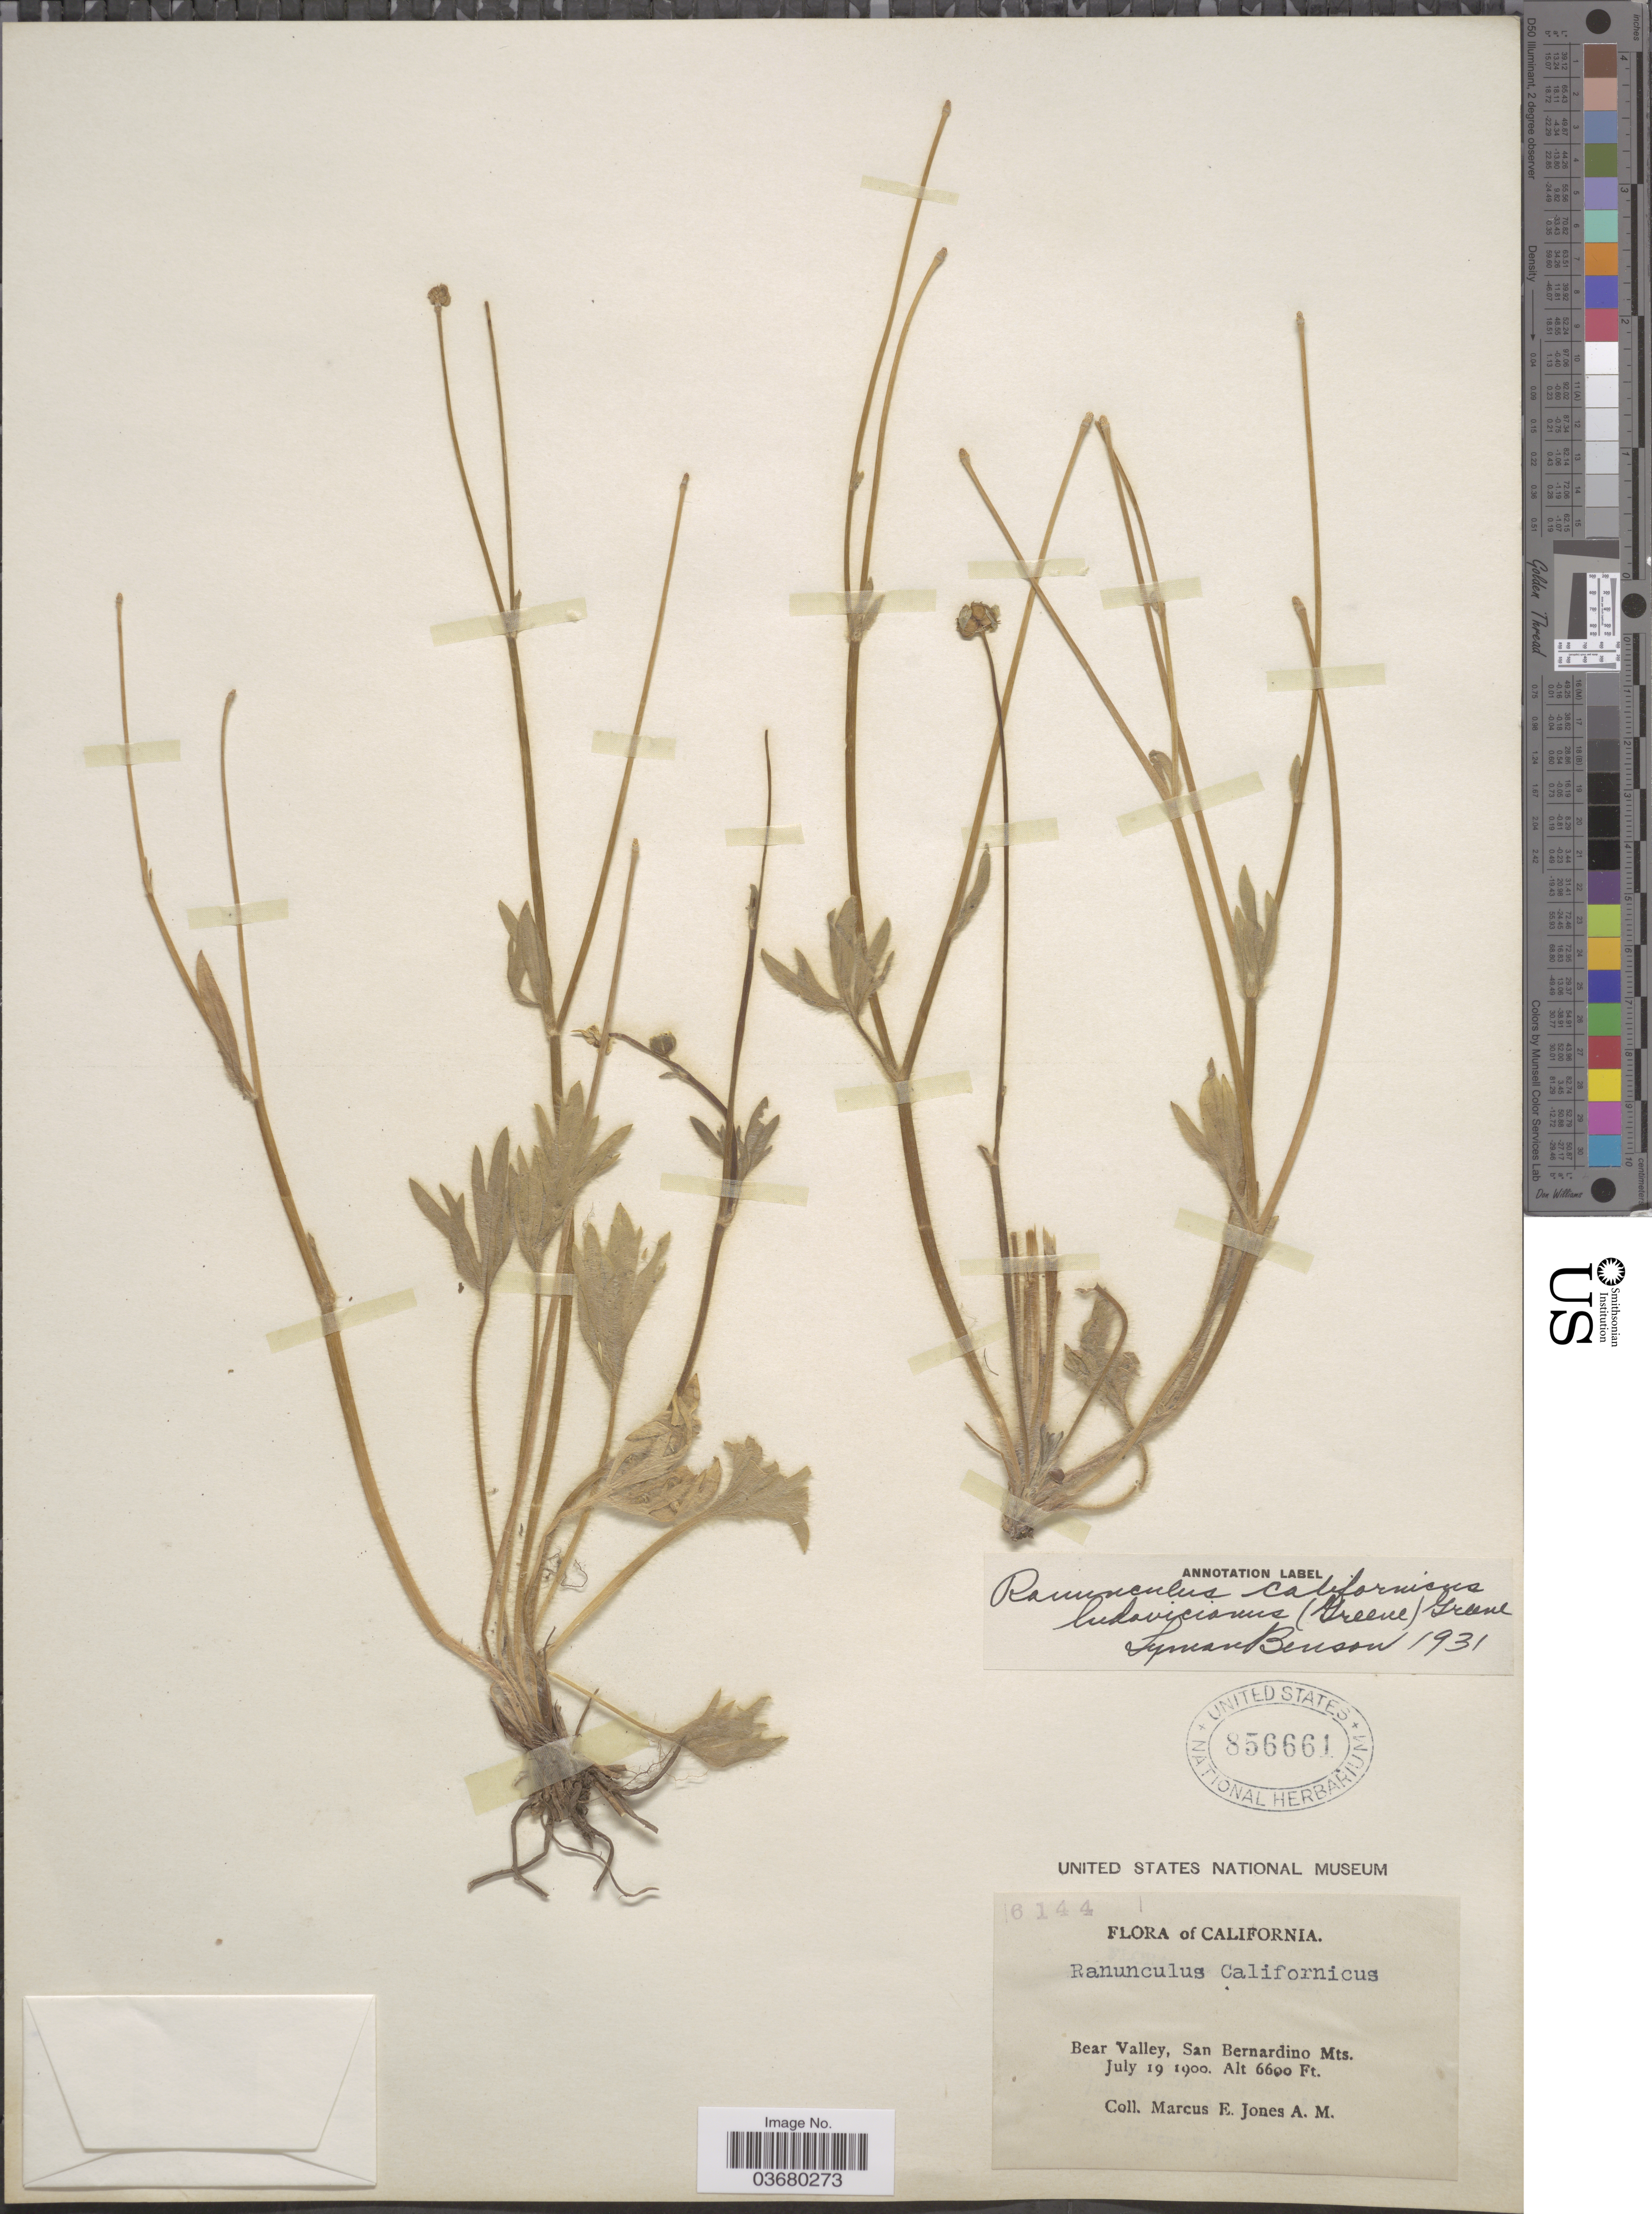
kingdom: Plantae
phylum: Tracheophyta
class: Magnoliopsida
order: Ranunculales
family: Ranunculaceae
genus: Ranunculus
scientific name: Ranunculus canus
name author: Benth.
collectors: M. E. Jones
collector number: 6144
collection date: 1900-07-19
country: United States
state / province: California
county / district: San Bernardino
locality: Bear Valley, San Bernardino Mts.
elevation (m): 2012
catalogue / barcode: US 856661